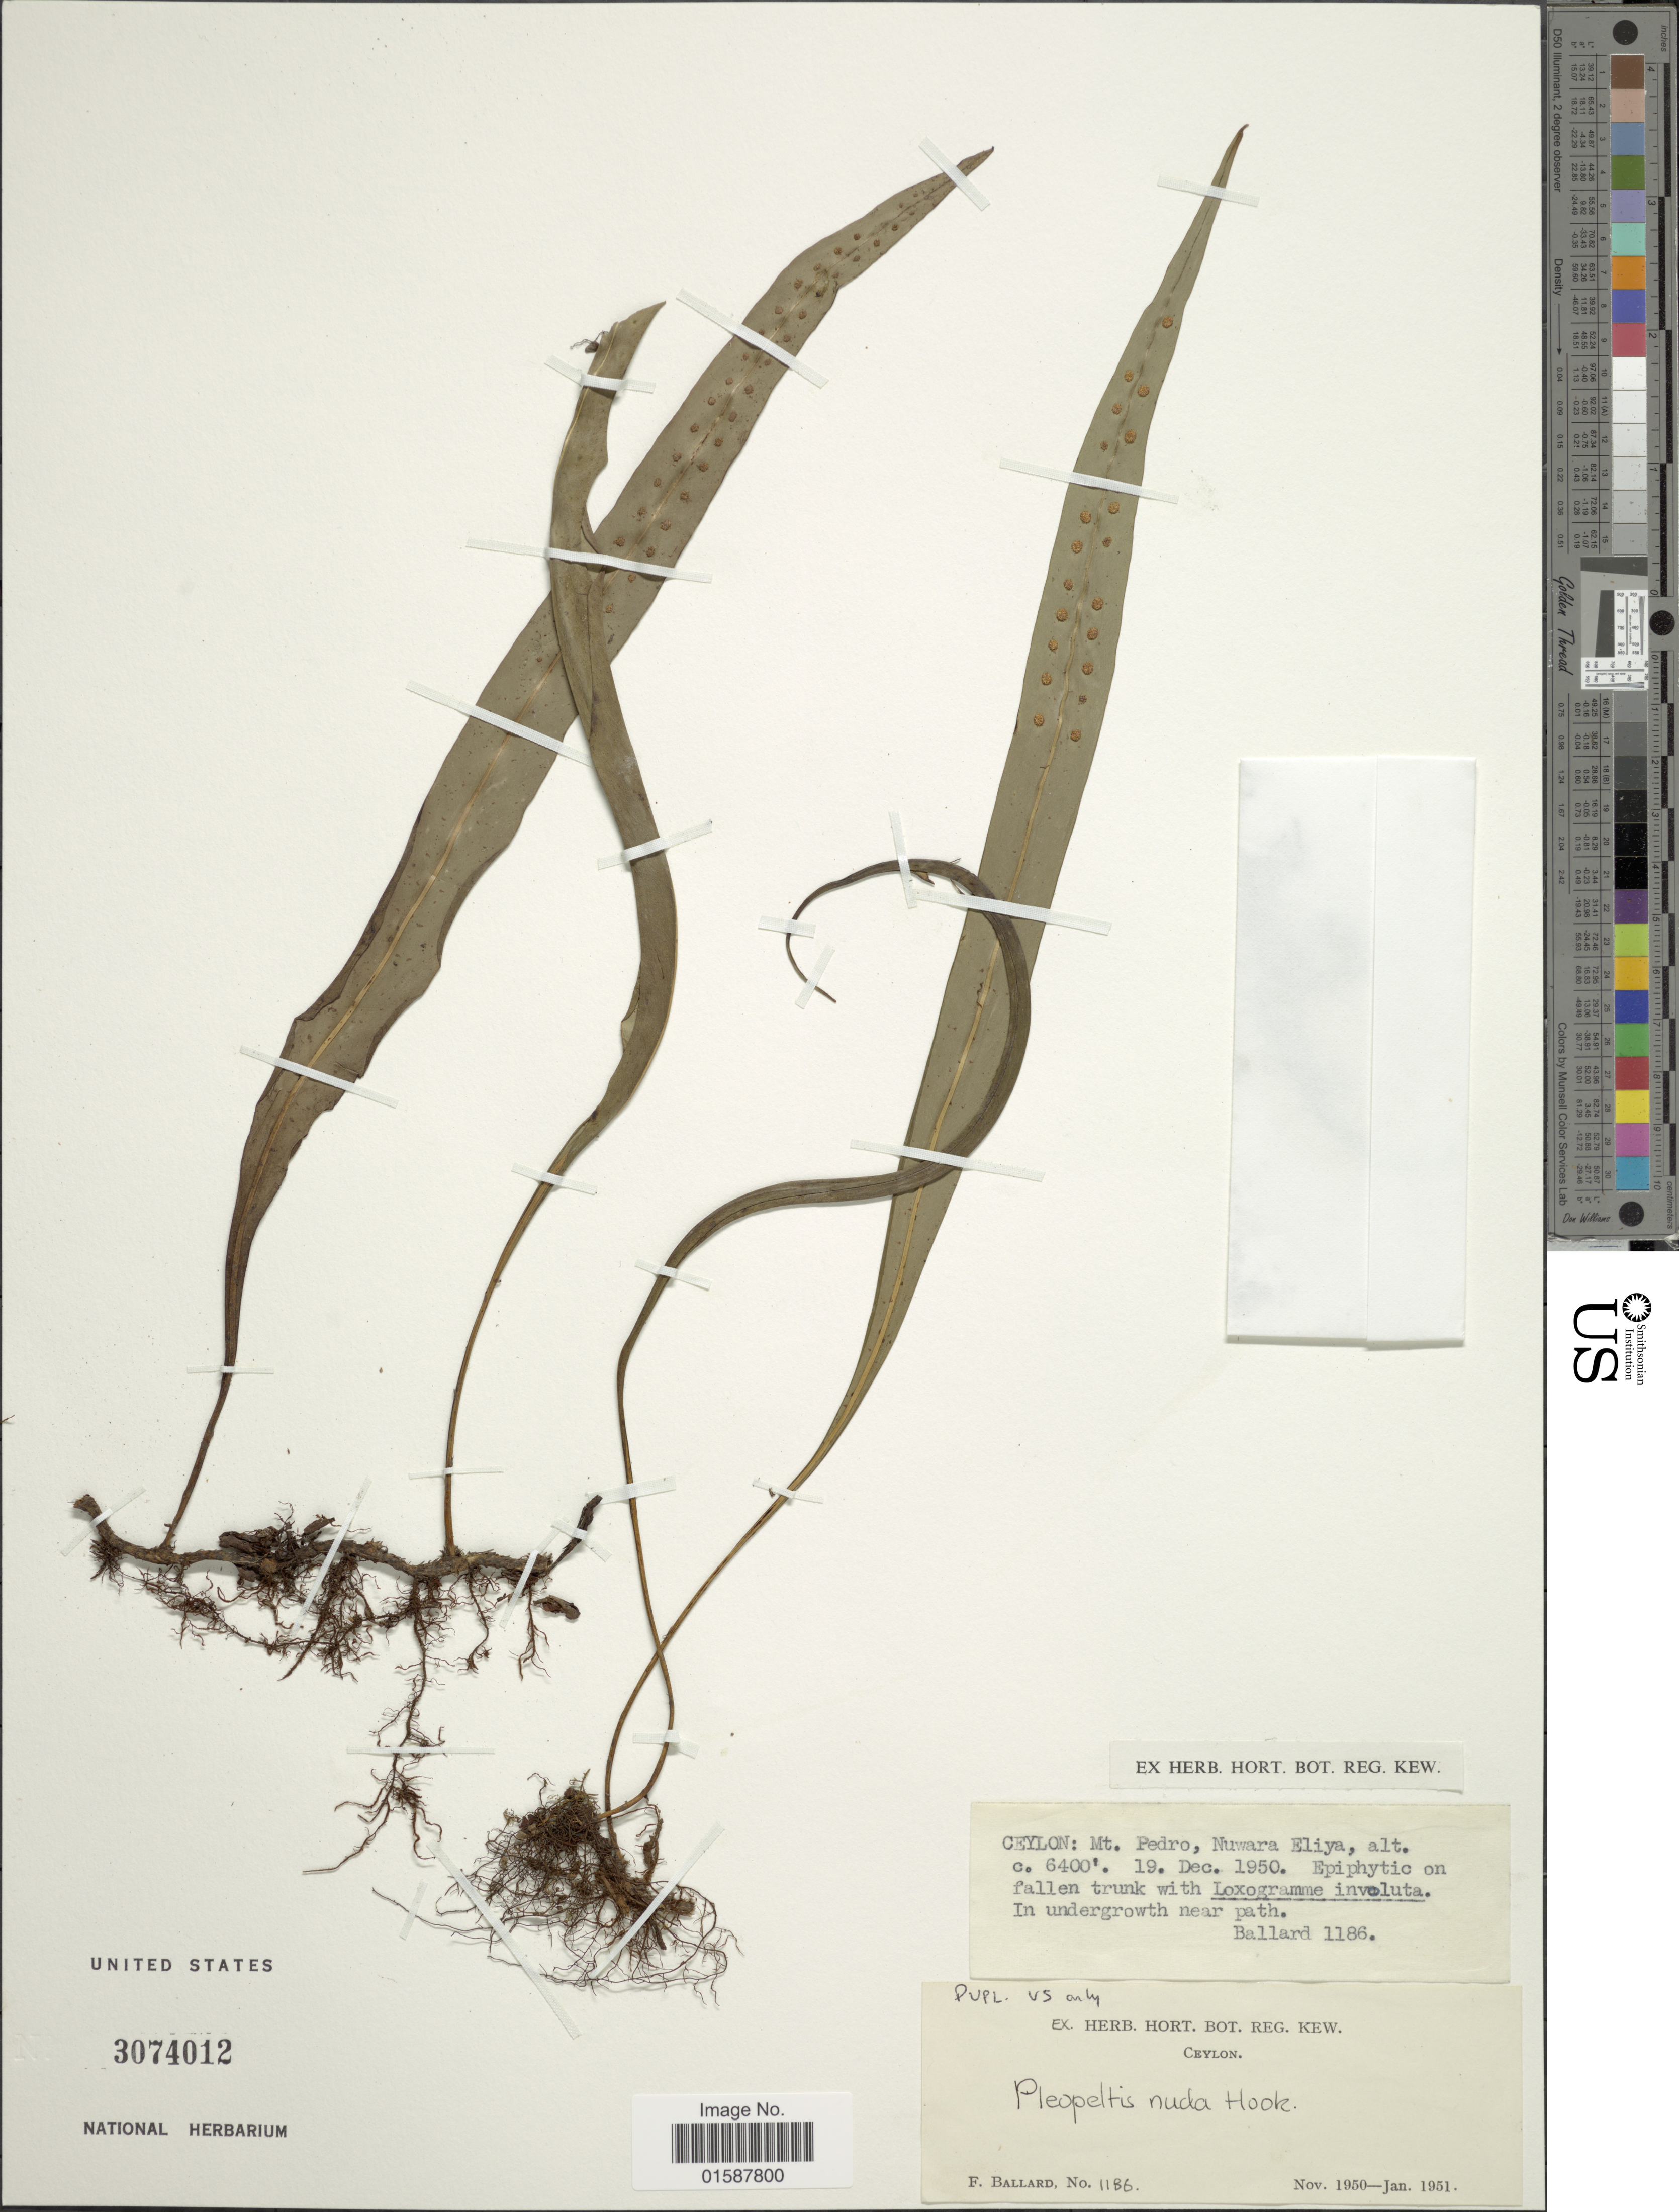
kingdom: Plantae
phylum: Tracheophyta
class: Polypodiopsida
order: Polypodiales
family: Polypodiaceae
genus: Lepisorus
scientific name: Lepisorus nuduisculum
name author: (Kunze)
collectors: F. Ballard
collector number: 1186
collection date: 1950-12-29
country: Sri Lanka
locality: Ceylon: Mt. Pedro, Nuwara Eliya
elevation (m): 1951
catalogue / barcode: US 3074012